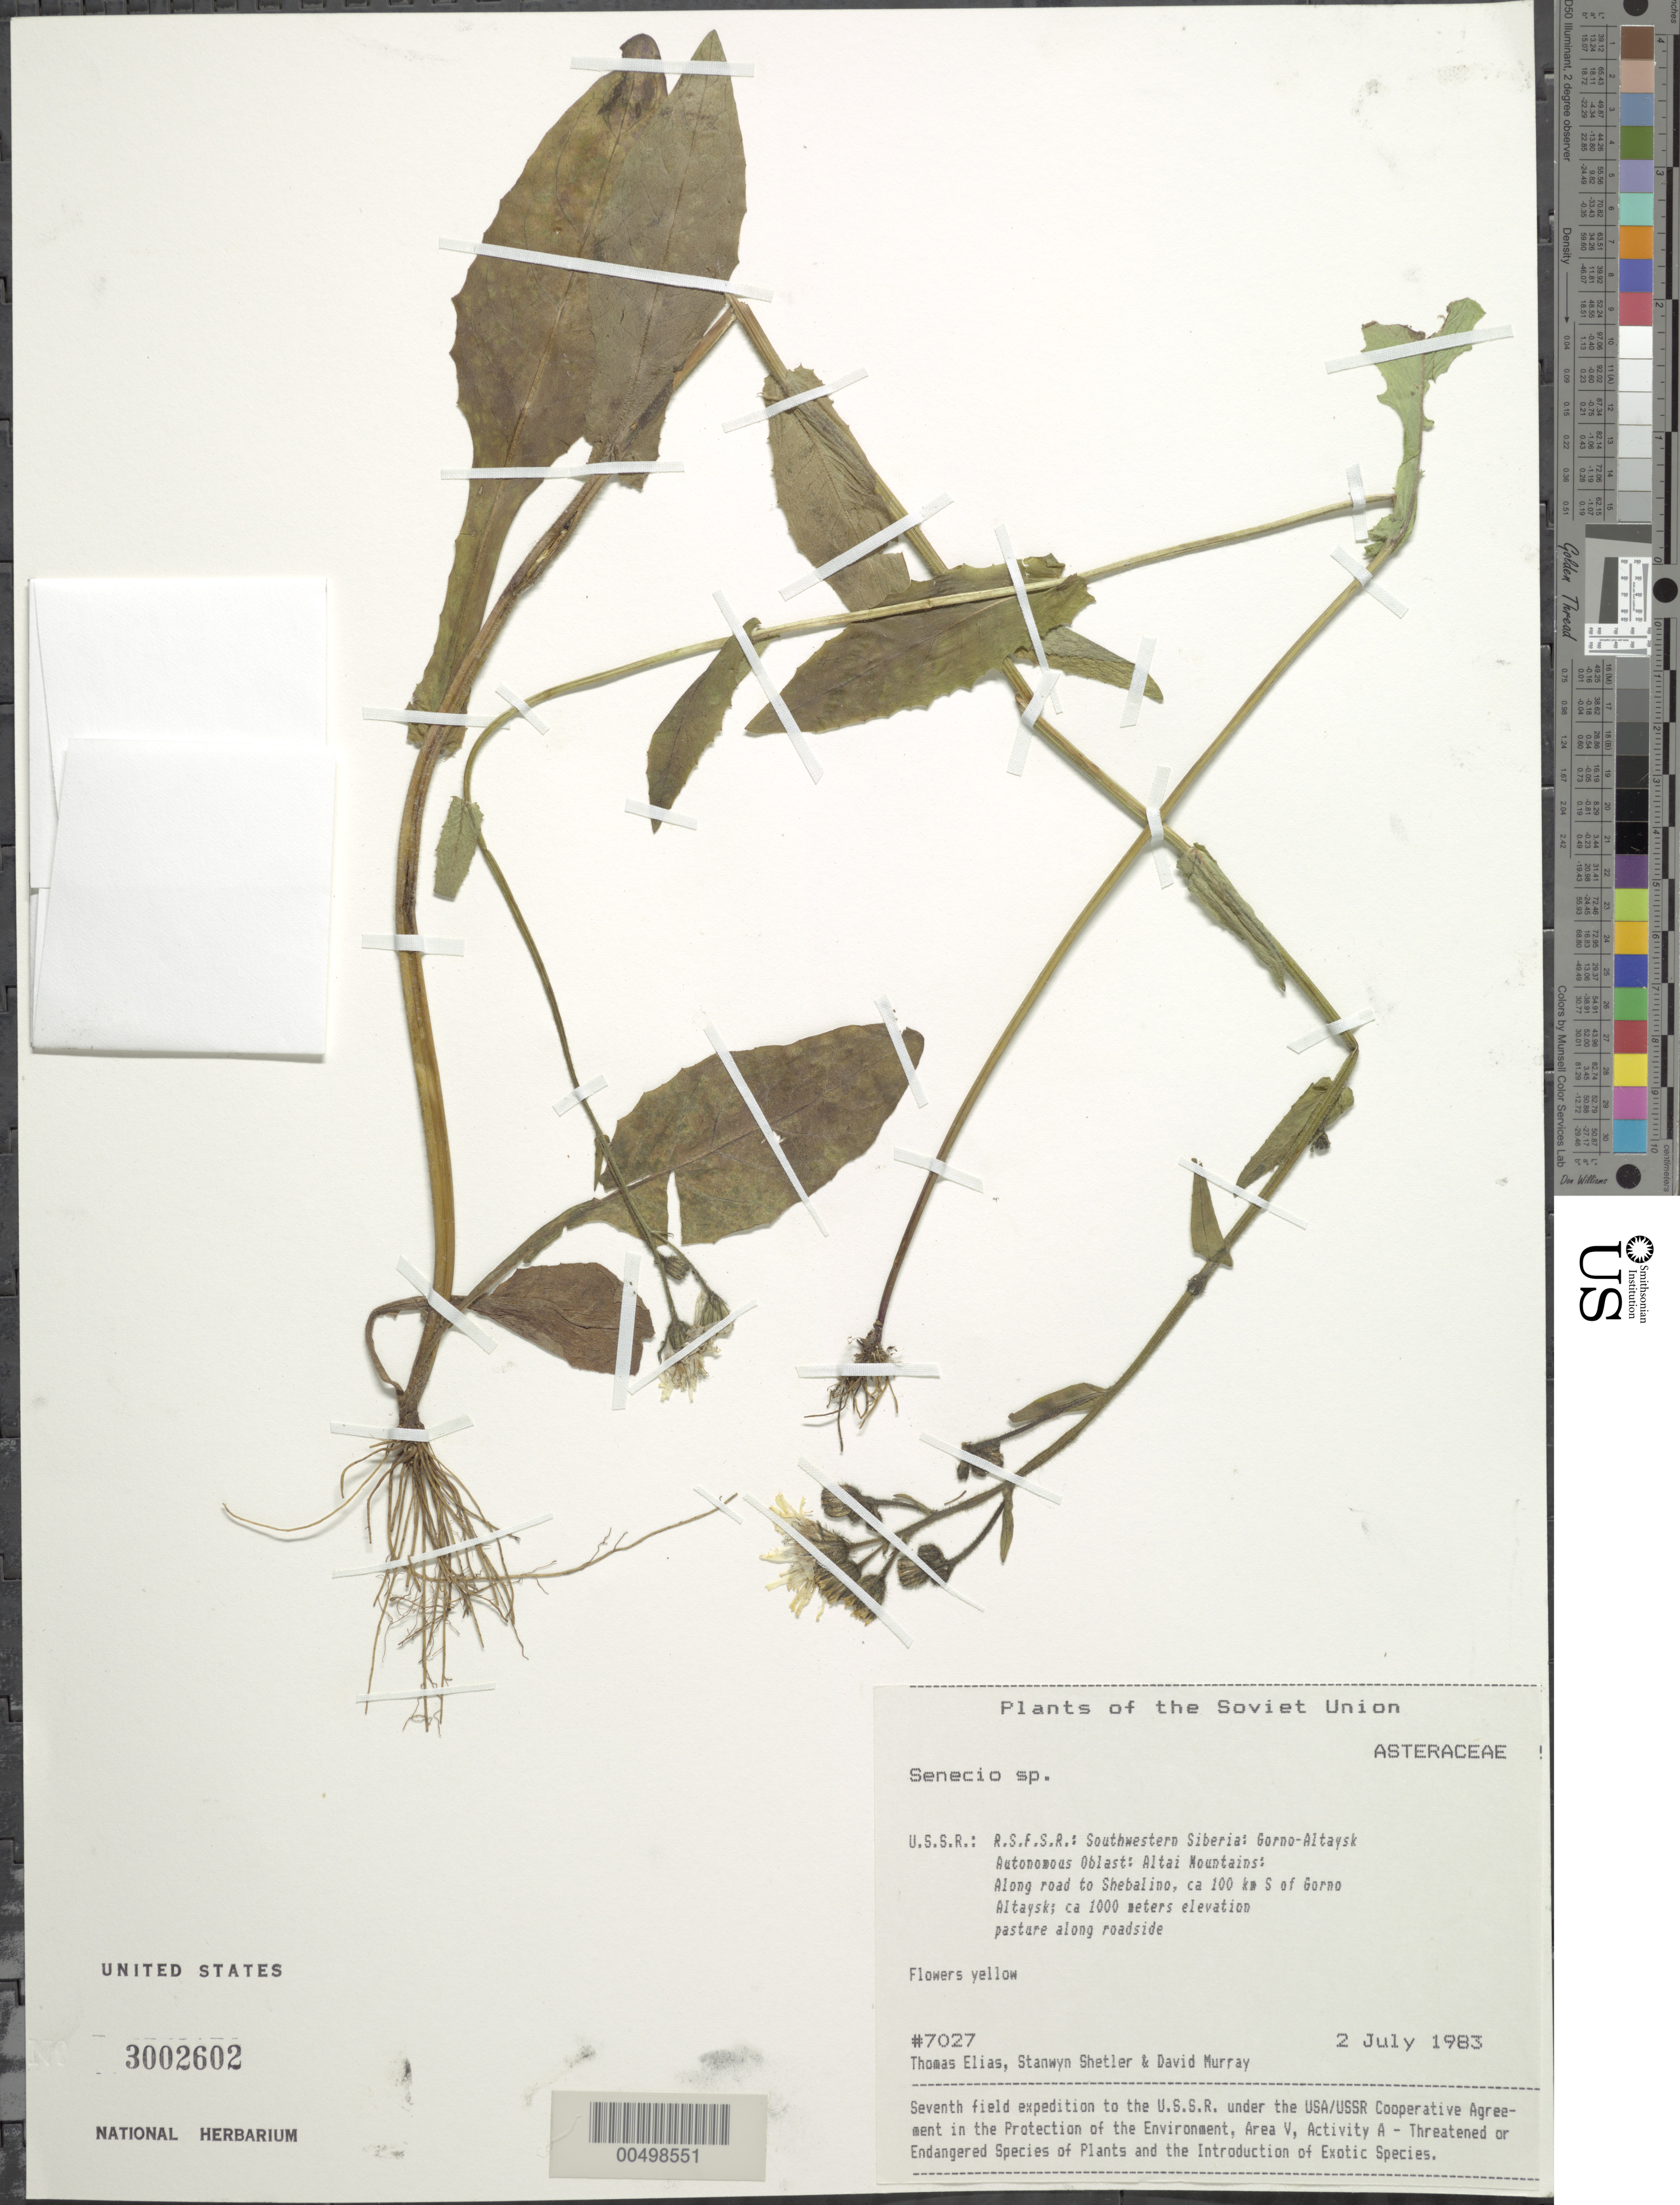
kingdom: Plantae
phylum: Tracheophyta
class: Magnoliopsida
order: Asterales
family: Asteraceae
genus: Senecio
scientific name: Senecio sp.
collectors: T. Elias, S. Shetler & D. F. Murray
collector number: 7027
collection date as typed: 02 Jul 1983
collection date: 1983-07-02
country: Russian Federation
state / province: Altai Republic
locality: Altai Mountains, along road to Shebalino, ca. 100 km S of Gorno-Altaysk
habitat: pasture along roadside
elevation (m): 1000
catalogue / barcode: US 3002602